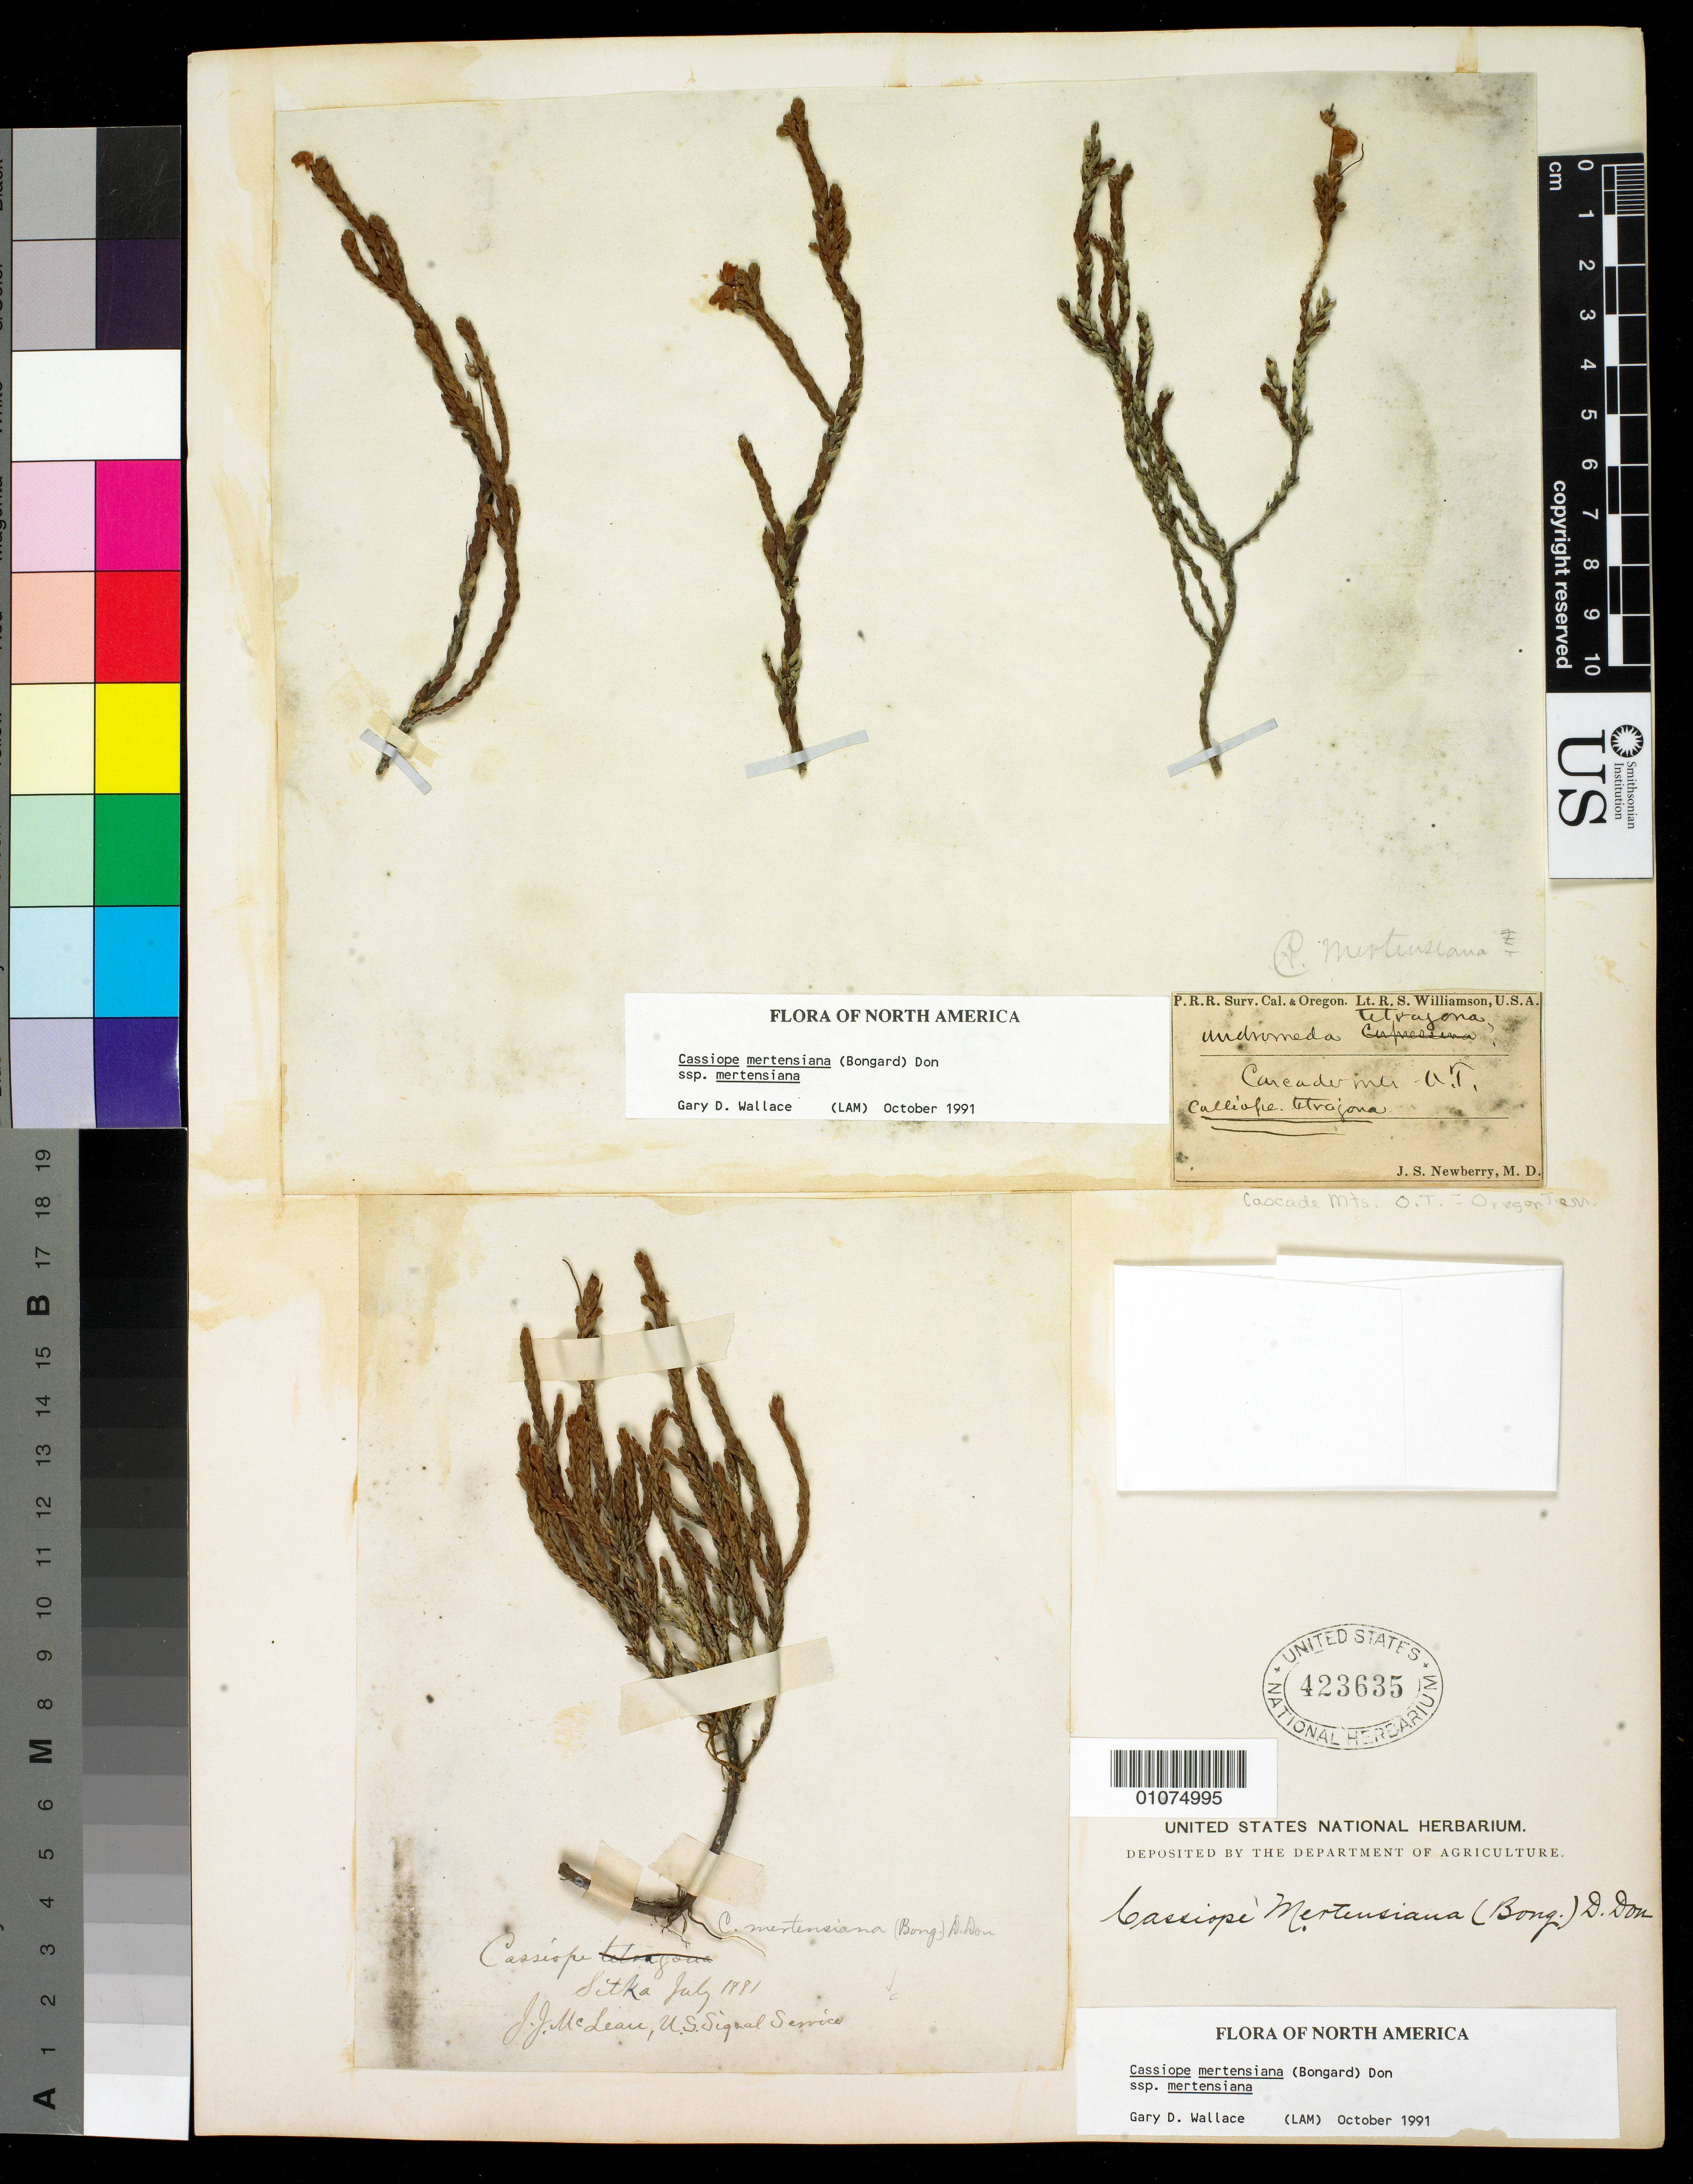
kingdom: Plantae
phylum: Tracheophyta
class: Magnoliopsida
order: Ericales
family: Ericaceae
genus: Cassiope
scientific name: Cassiope mertensiana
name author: (Bong.) G. Don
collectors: J. S. Newberry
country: United States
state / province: Oregon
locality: Cascade Mts.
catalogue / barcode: US 423635